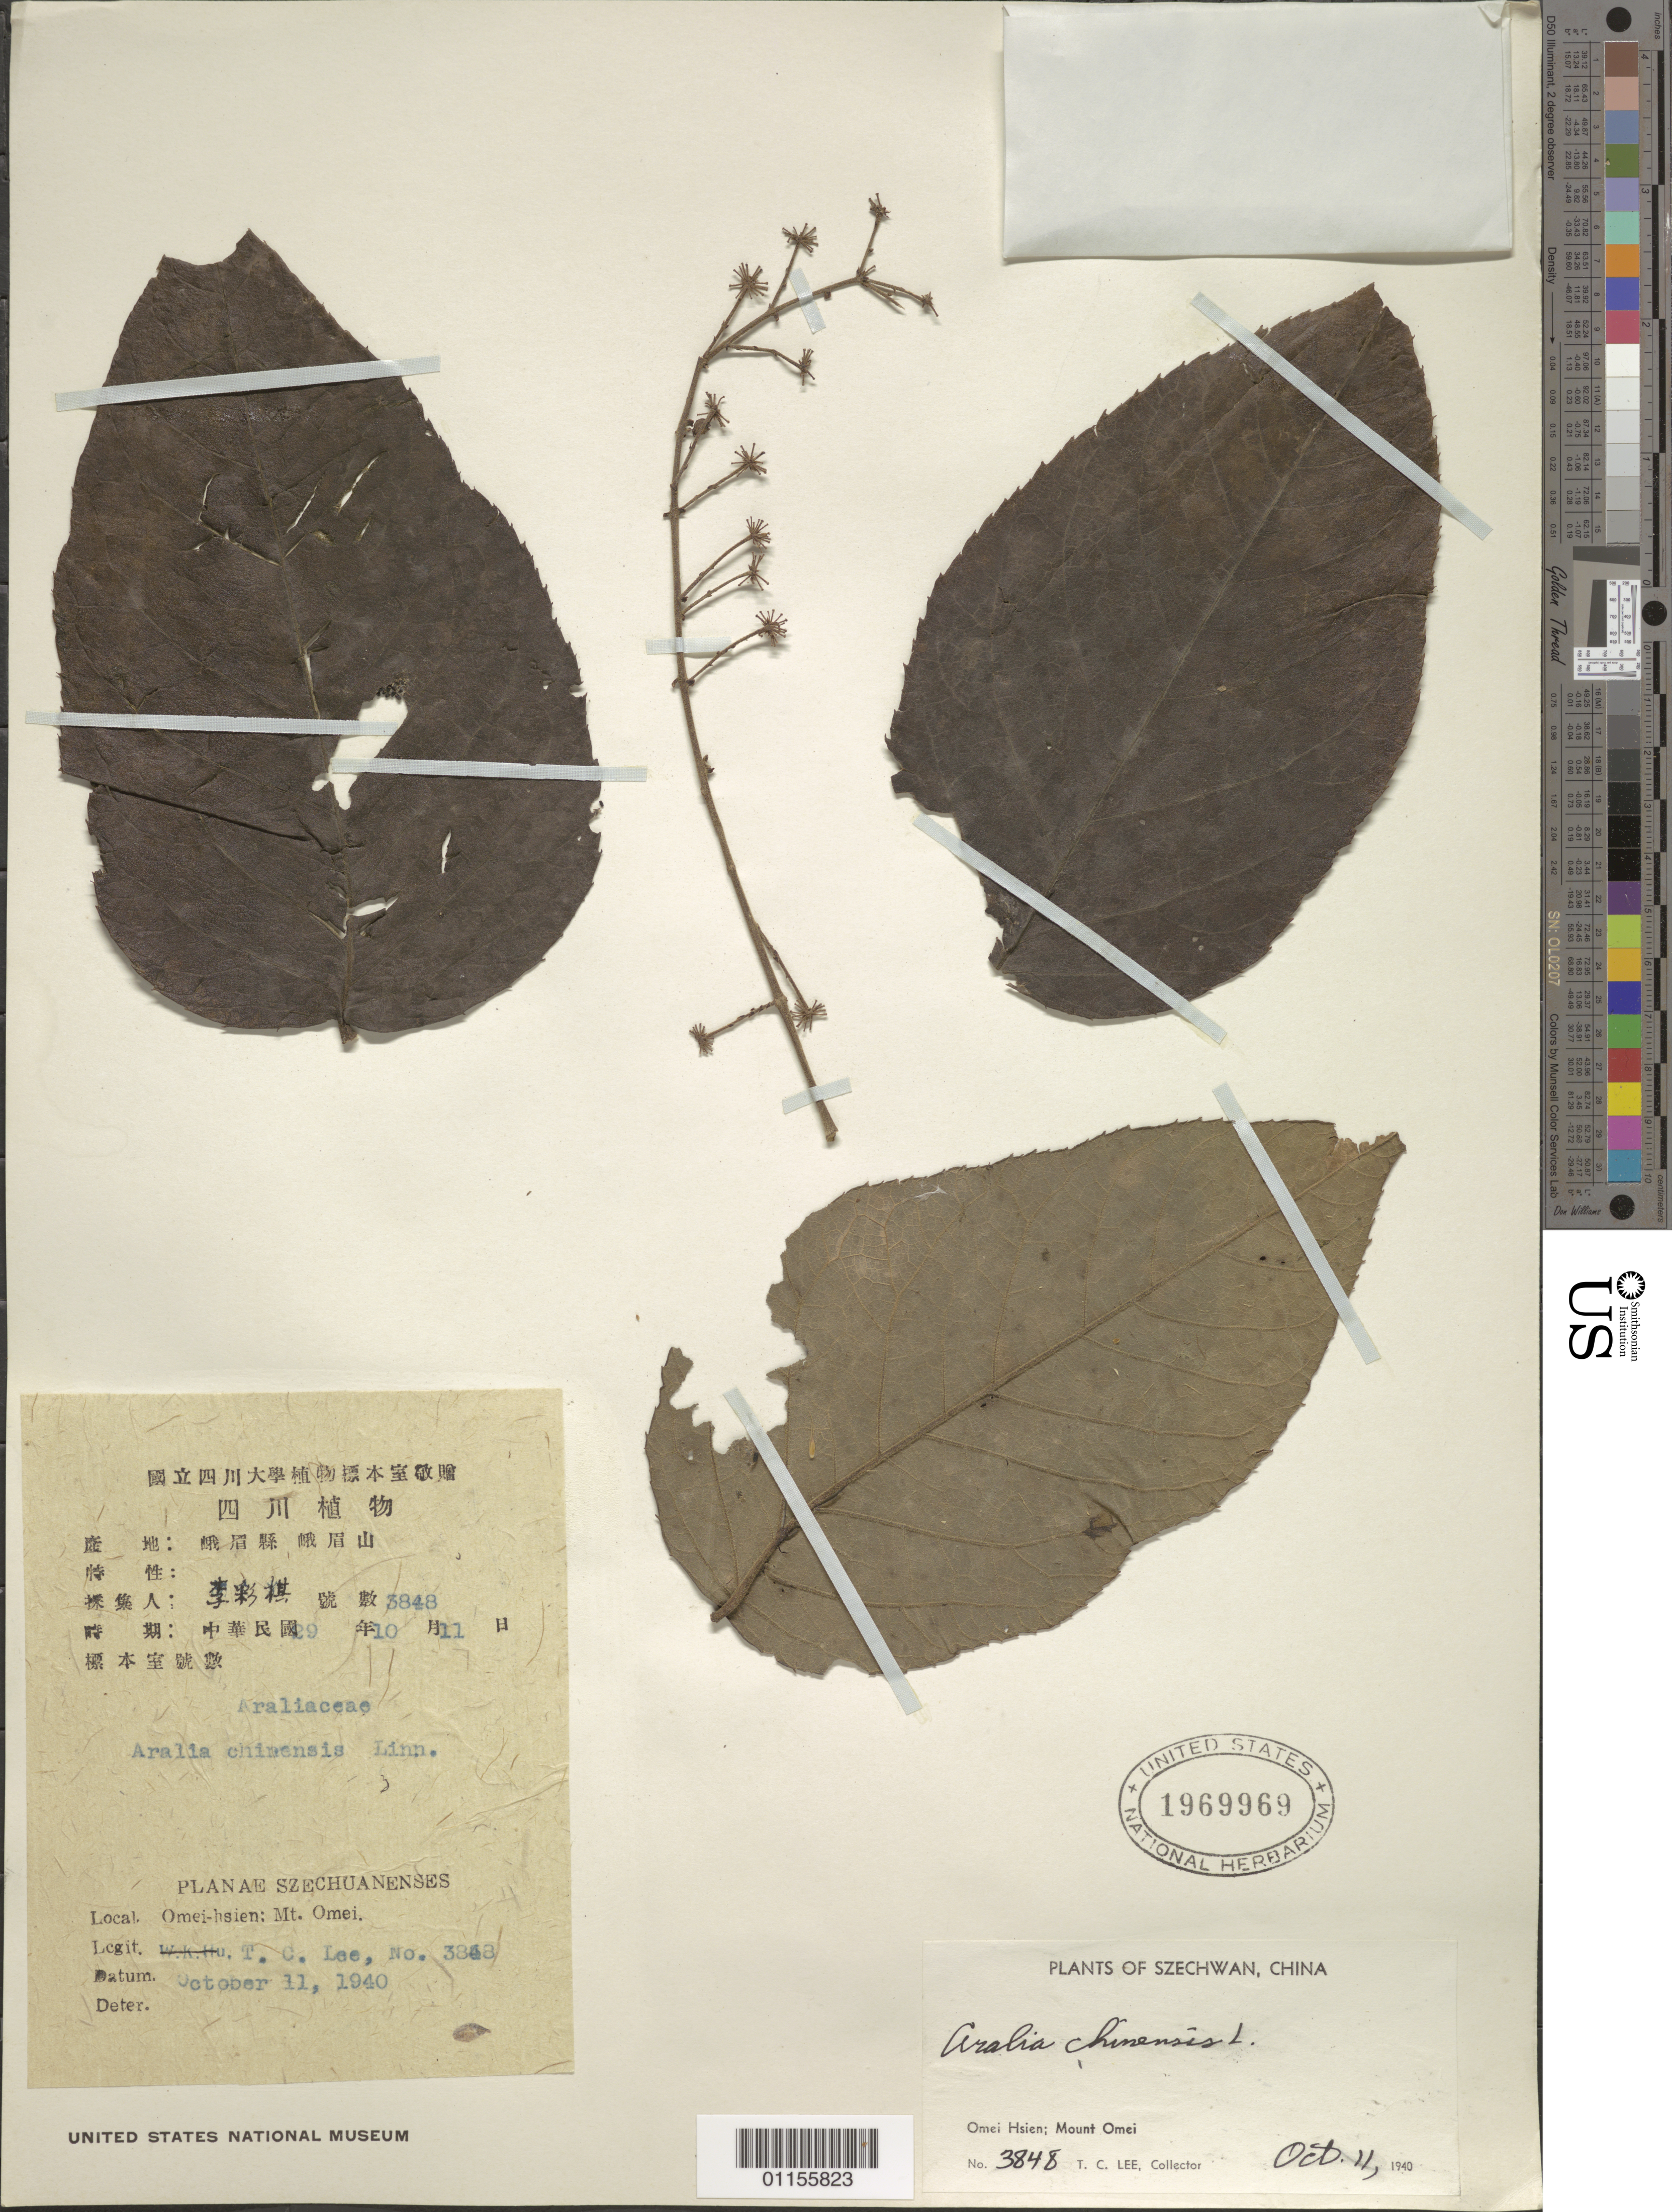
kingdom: Plantae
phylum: Tracheophyta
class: Magnoliopsida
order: Apiales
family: Araliaceae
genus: Aralia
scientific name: Aralia chinensis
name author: L.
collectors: T. Lee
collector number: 3848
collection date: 1940-10-11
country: China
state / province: Sichuan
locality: Omei Hsien; Mt Omei.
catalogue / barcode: US 1969969